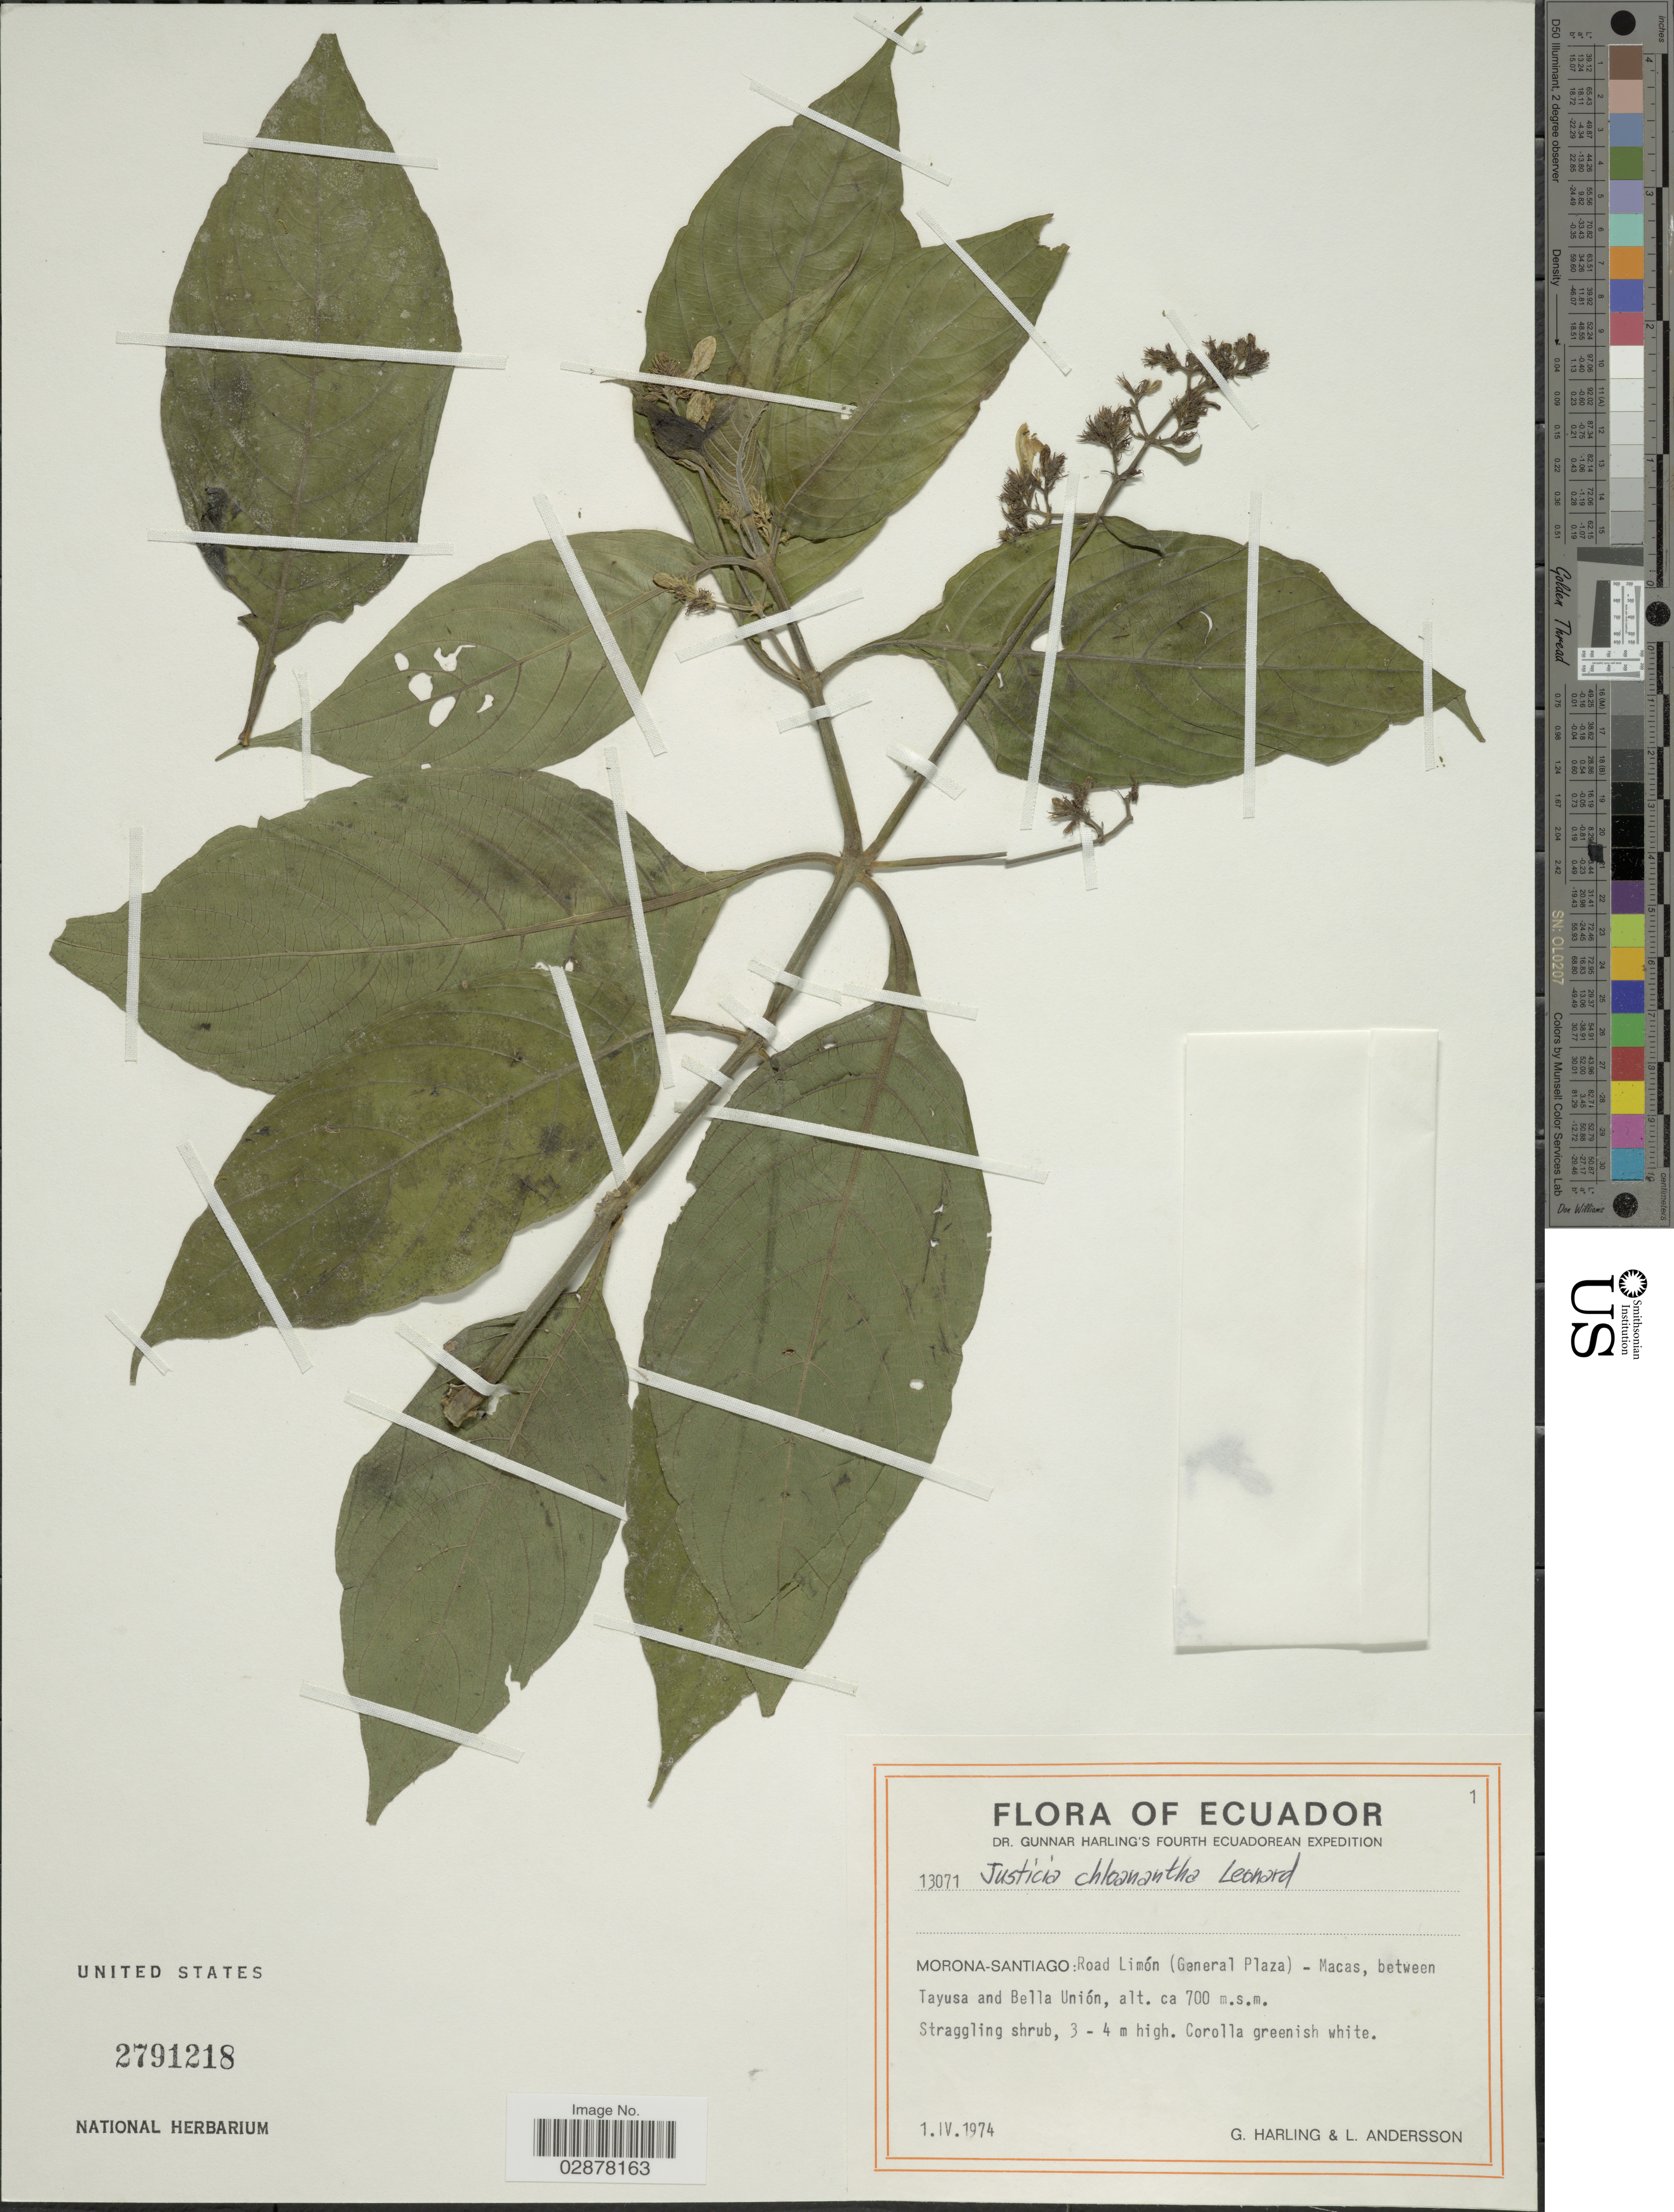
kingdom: Plantae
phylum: Tracheophyta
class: Magnoliopsida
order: Lamiales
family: Acanthaceae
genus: Justicia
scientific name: Justicia chloanantha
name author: Leonard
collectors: G. Harling & L. Andersson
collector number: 13071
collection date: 1974-04-01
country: Ecuador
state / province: Morona-Santiago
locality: Road Limón (Ganeral Plaza)-Macas, between Tayusa and Bella Unión.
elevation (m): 700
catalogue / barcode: US 2791218